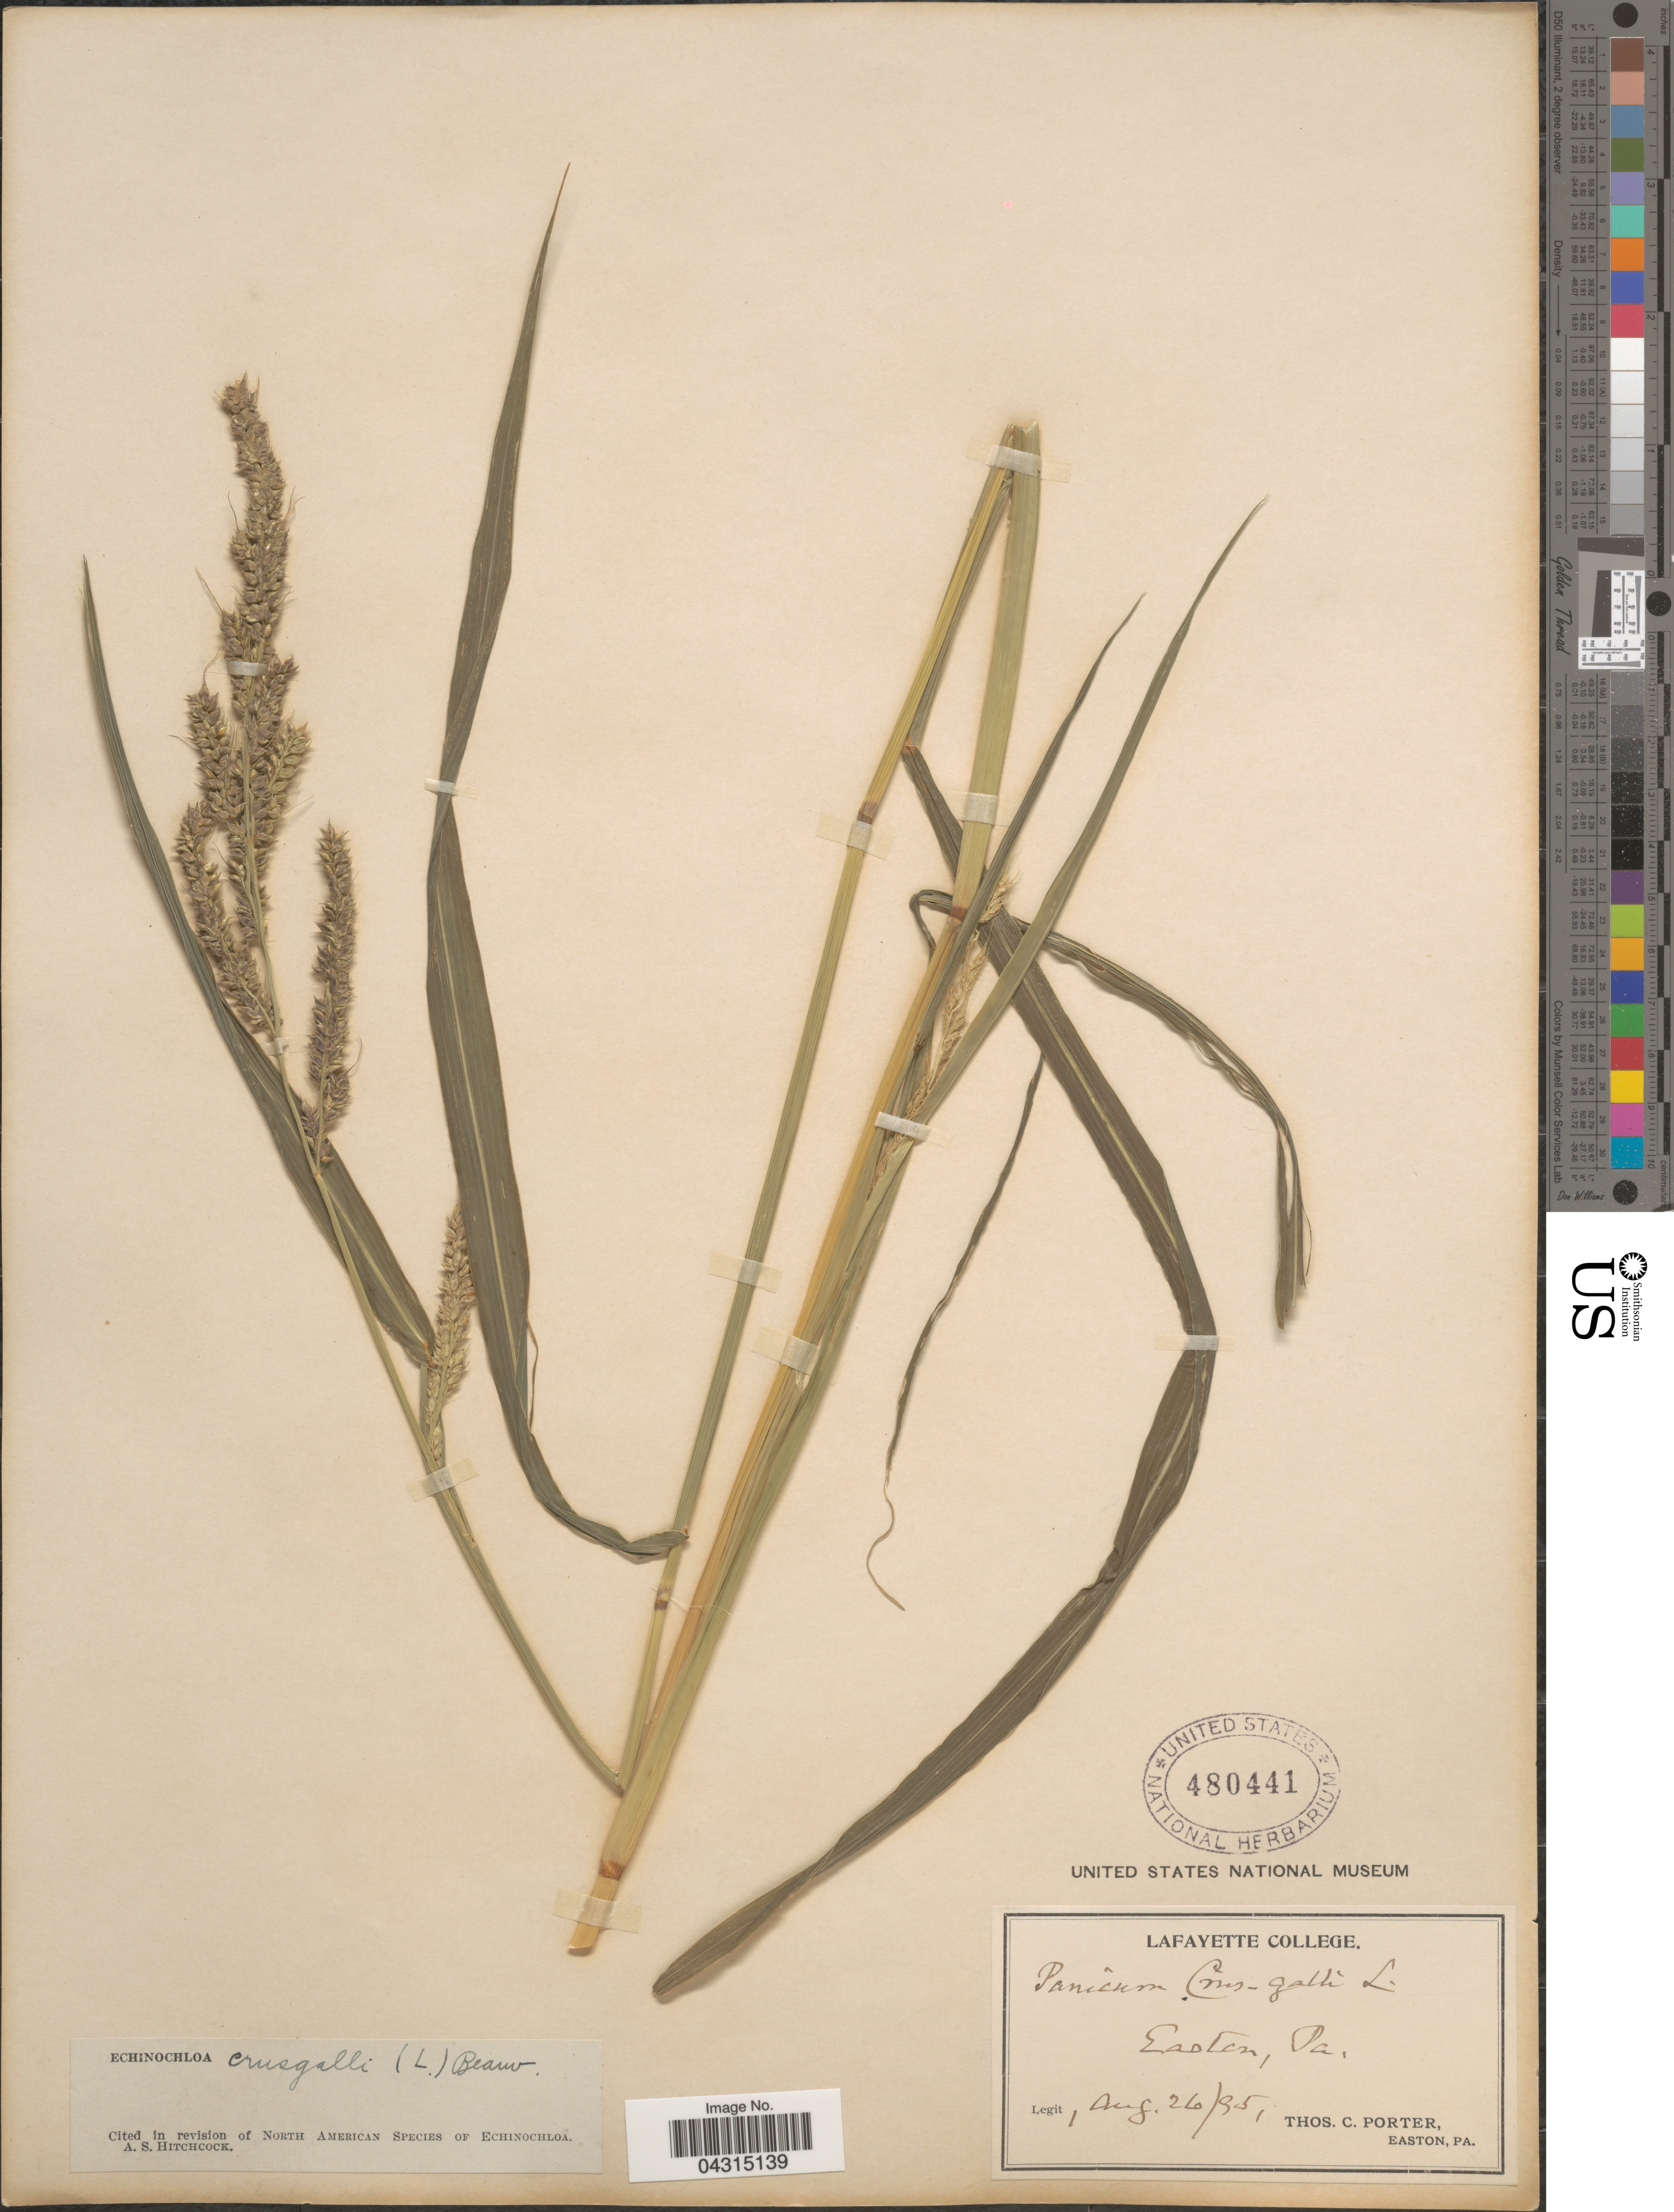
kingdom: Plantae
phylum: Tracheophyta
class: Liliopsida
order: Poales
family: Poaceae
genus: Echinochloa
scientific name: Echinochloa crus-galli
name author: (L.) P. Beauv.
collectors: T. Porter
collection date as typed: Transcribed d/m/y: 26/8/95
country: United States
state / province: Pennsylvania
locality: Easton.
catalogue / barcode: US 480441